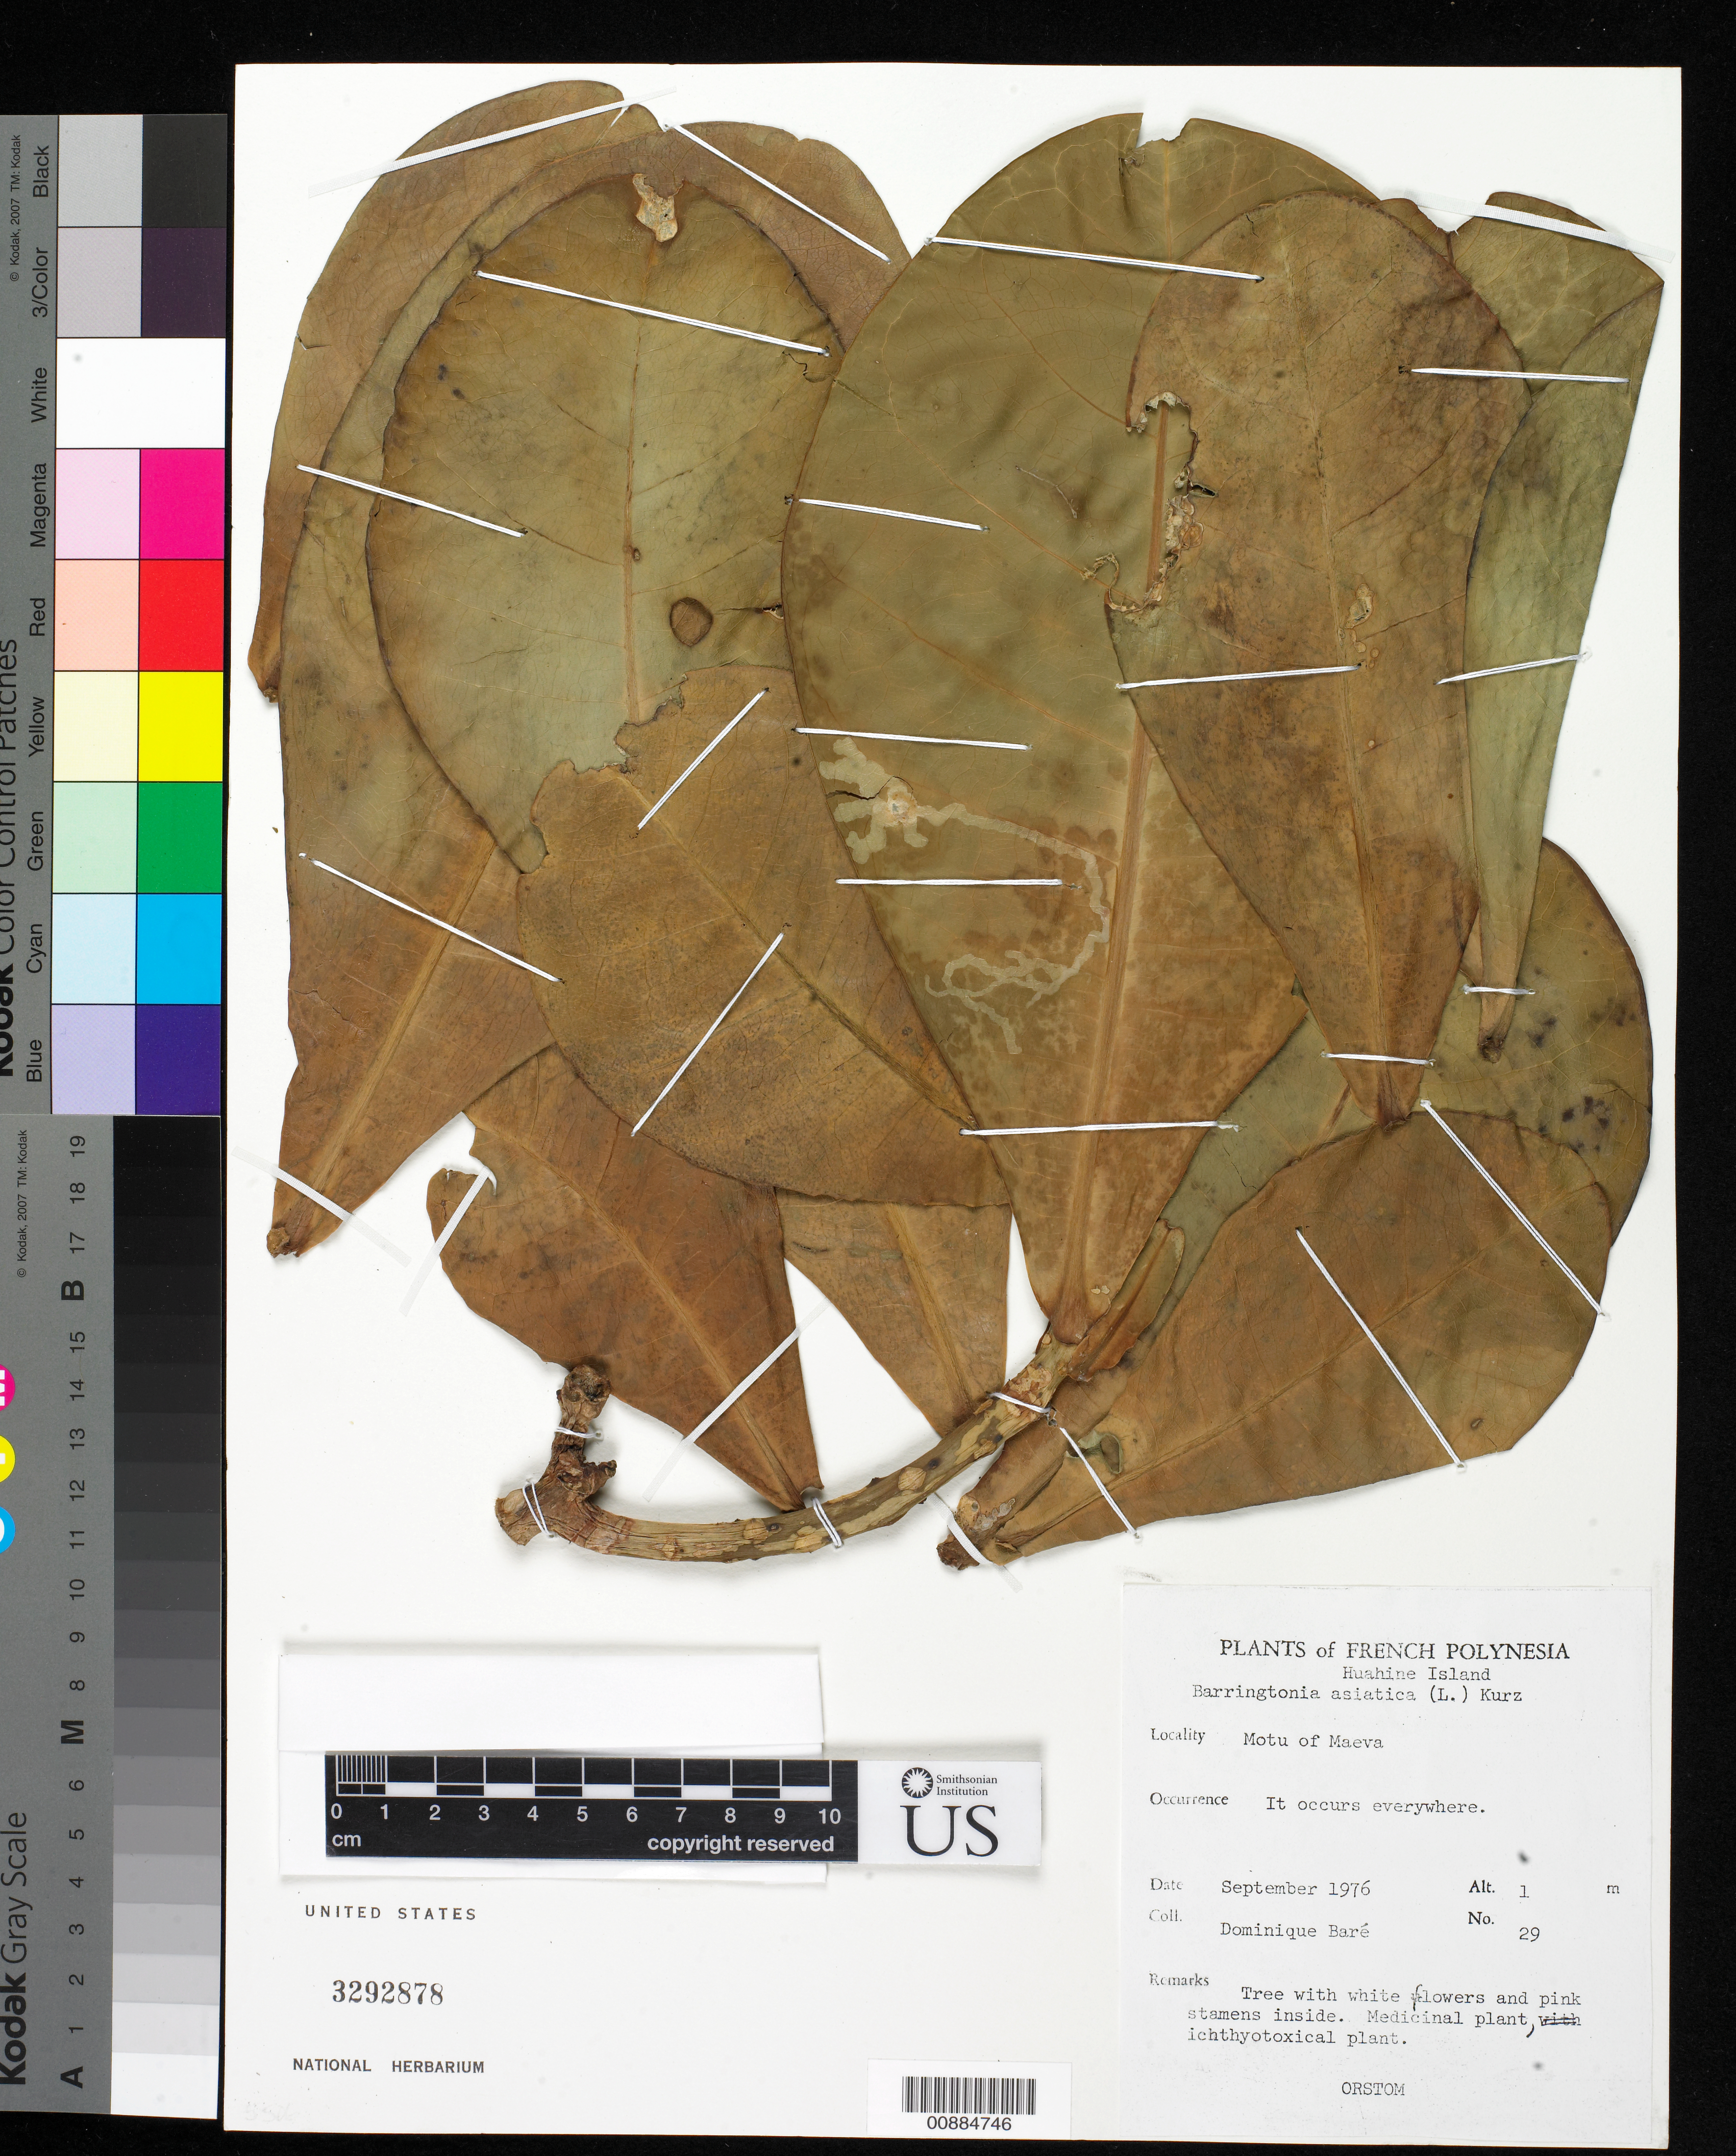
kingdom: Plantae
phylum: Tracheophyta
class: Magnoliopsida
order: Ericales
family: Lecythidaceae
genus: Barringtonia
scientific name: Barringtonia asiatica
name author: (L.) Kurz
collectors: D. Baré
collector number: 29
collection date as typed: Sep 1976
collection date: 1976-09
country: French Polynesia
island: Huahine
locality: Motu of Maeva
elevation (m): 1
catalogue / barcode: US 3292878